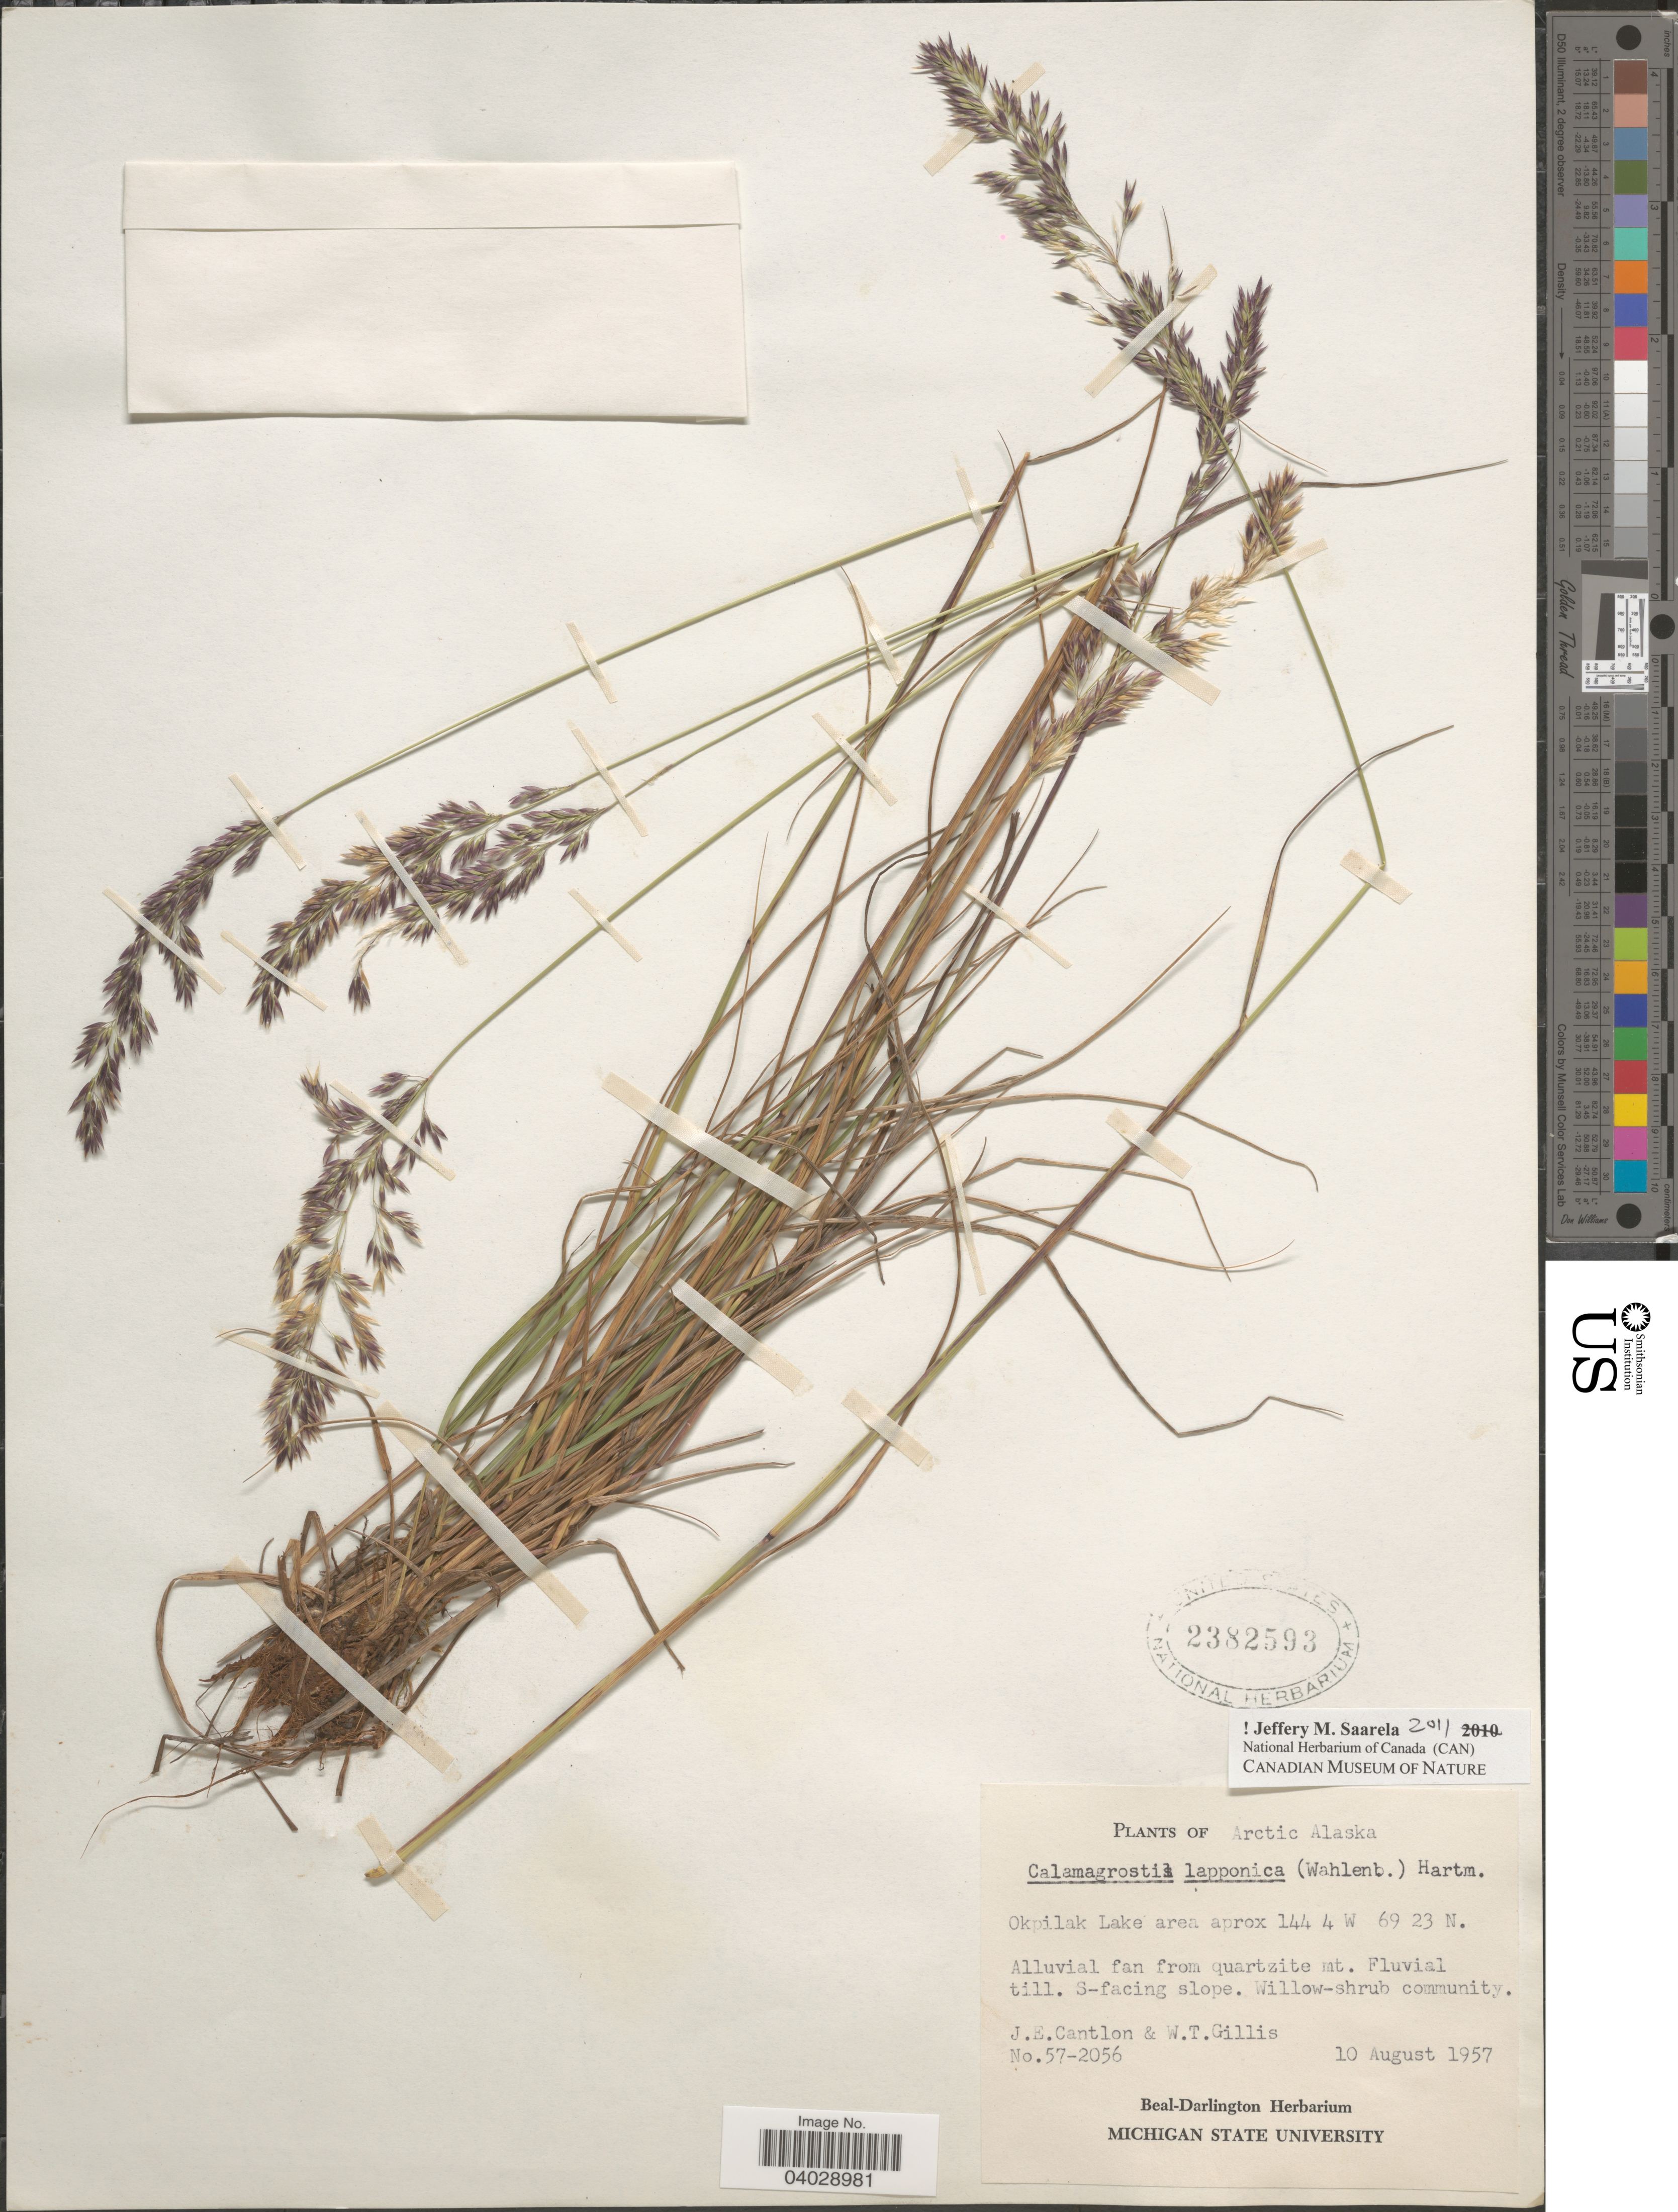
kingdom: Plantae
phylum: Tracheophyta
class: Liliopsida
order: Poales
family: Poaceae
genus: Calamagrostis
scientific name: Calamagrostis lapponica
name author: (Wahlenb.) Hartm.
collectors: J. Cantlon & W. T. Gillis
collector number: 57-2056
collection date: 1957-08-10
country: United States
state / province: Alaska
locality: Arctic Alaska. Okpilak Lake area. From quartzite mt. S-facing slope.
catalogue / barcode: US 2382593